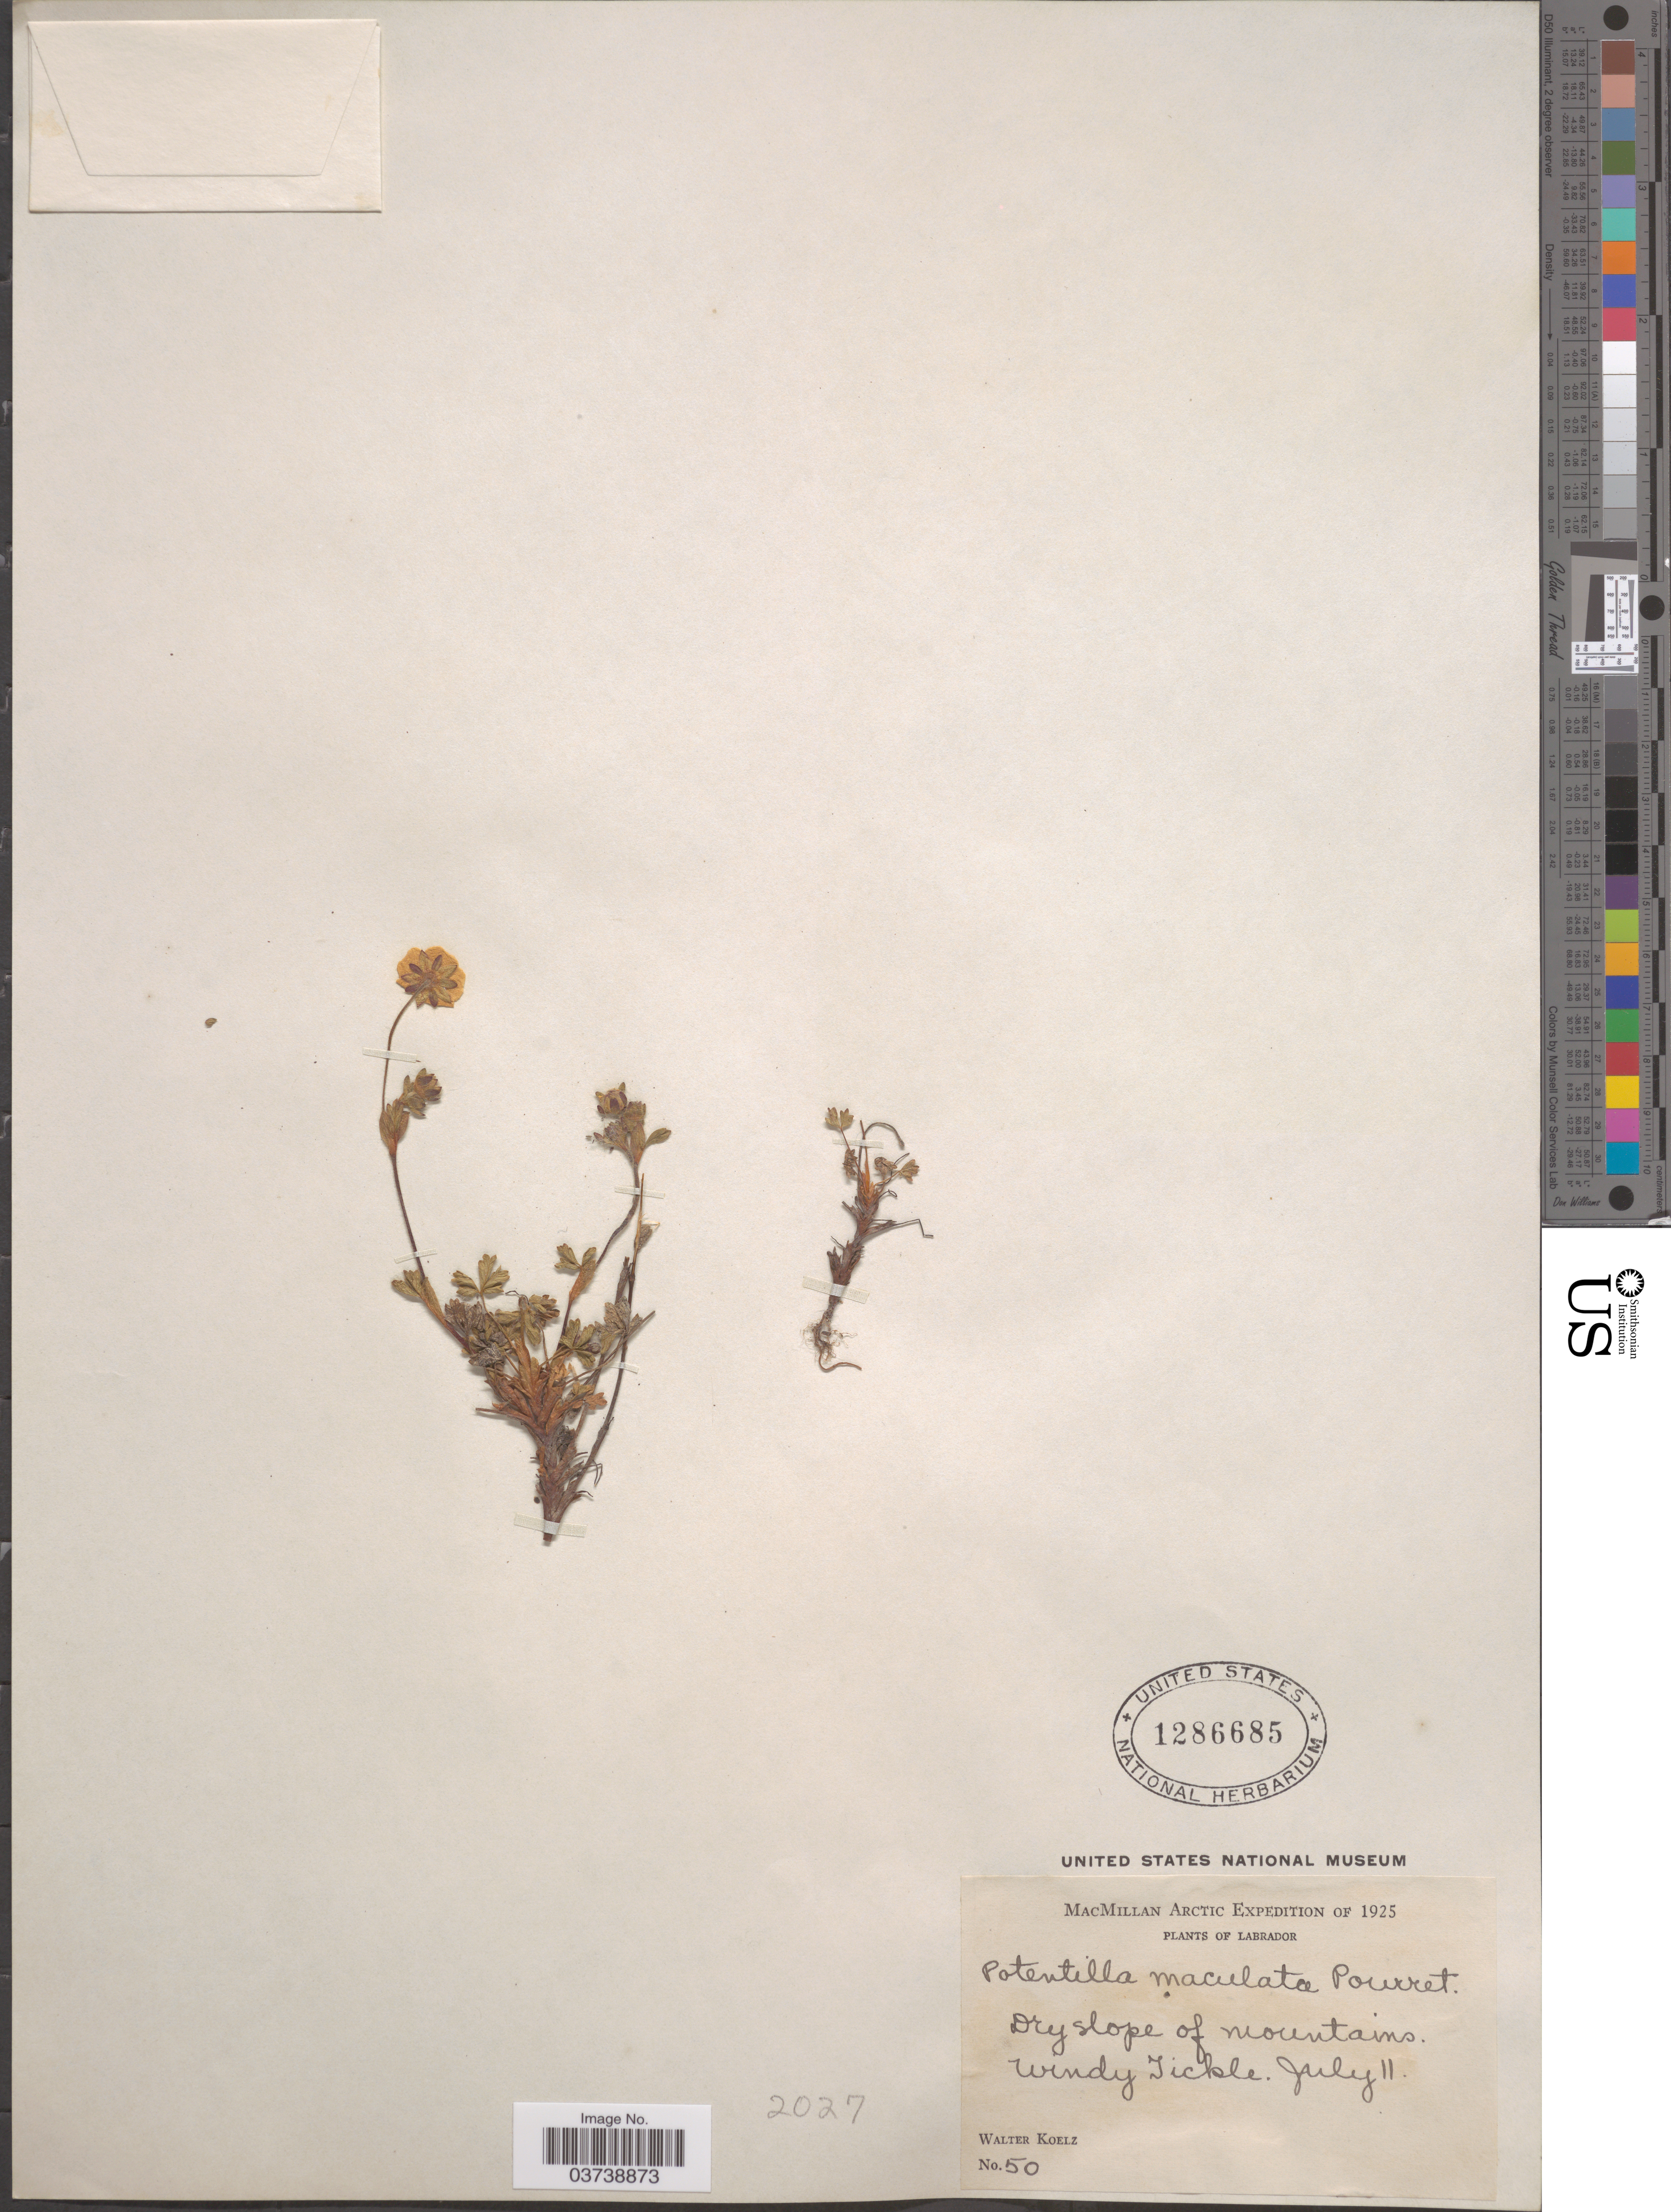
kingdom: Plantae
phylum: Tracheophyta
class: Magnoliopsida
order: Rosales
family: Rosaceae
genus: Potentilla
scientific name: Potentilla crantzii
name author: (Crantz) Beck ex Fritsch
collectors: W. N. Koelz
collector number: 50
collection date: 1925-07-11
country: Canada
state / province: Newfoundland and Labrador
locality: Labrador. Dry slope of mountains. Windy Tickle.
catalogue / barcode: US 1286685